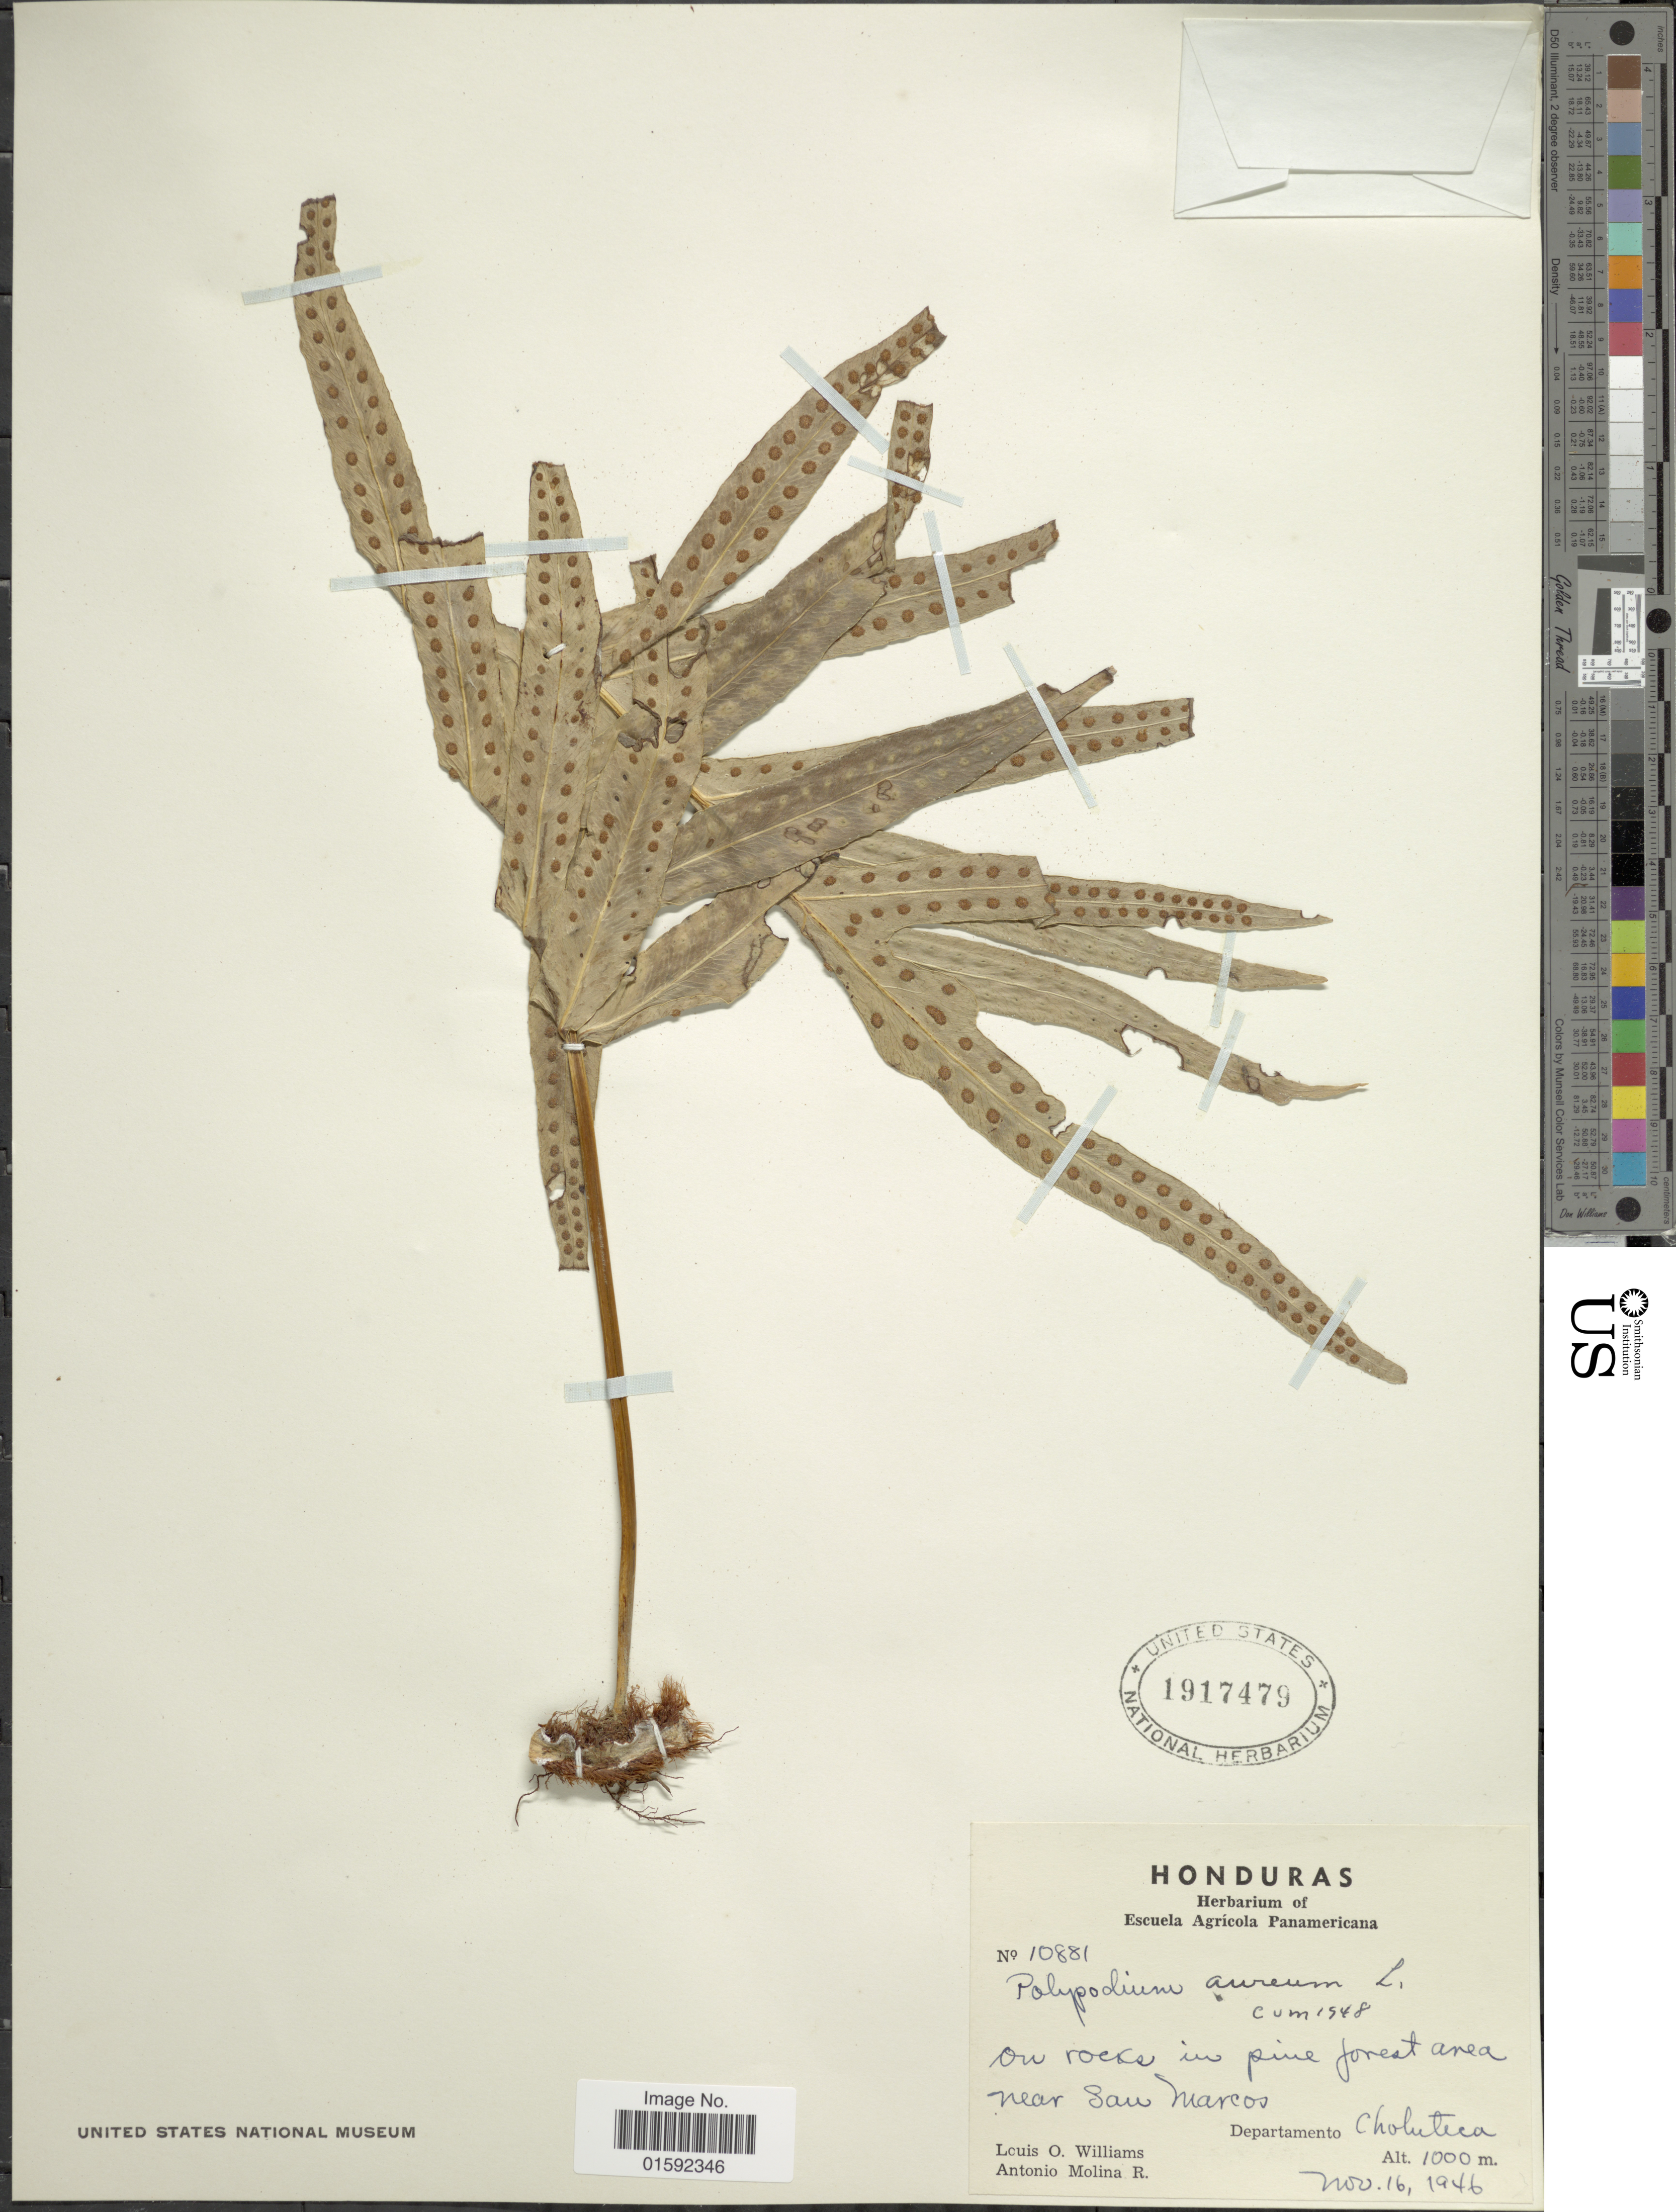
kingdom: Plantae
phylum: Tracheophyta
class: Polypodiopsida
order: Polypodiales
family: Polypodiaceae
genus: Phlebodium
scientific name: Phlebodium pseudoaureum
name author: (Cav.) Lellinger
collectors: L. O. Williams & A. Molina R.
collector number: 10881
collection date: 1946-11-16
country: Honduras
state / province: Choluteca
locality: Honduras, in pine forest area near san Marcos, Departamento Choluteca.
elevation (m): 1000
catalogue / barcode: US 1917479